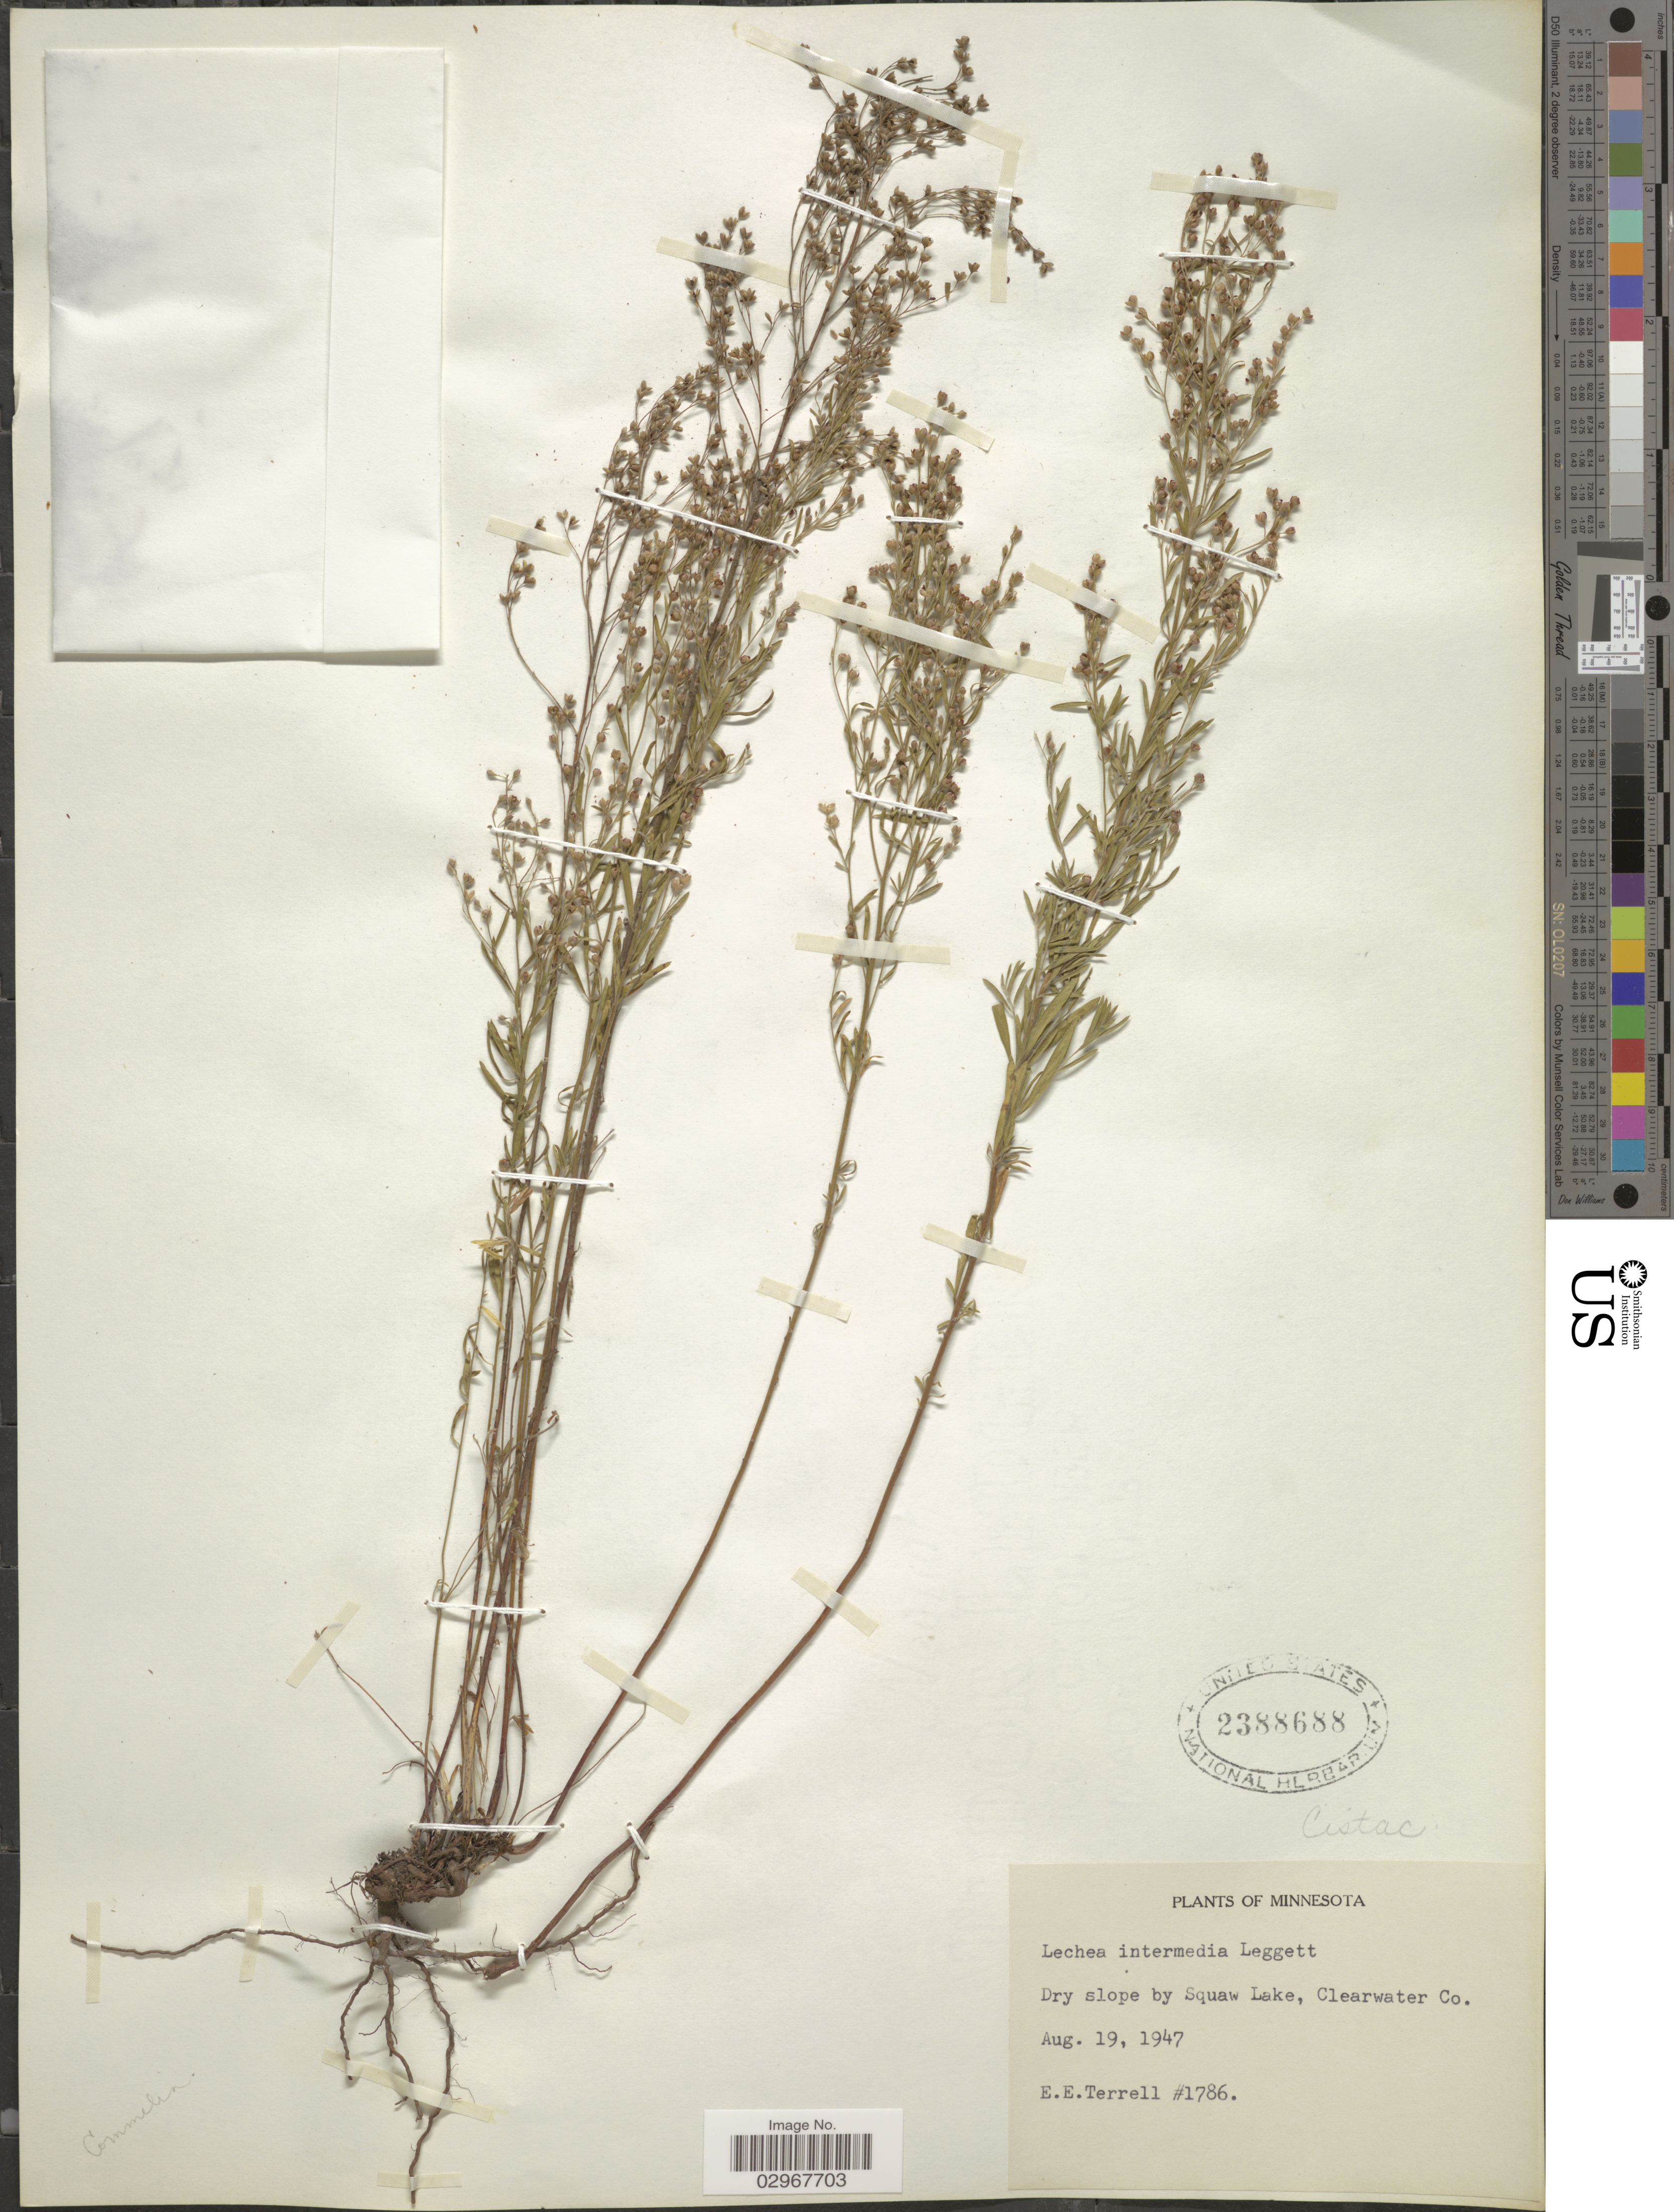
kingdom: Plantae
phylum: Tracheophyta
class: Magnoliopsida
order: Malvales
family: Cistaceae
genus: Lechea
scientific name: Lechea intermedia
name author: Legg. ex Britton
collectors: E. E. Terrell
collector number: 1786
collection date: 1947-08-19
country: United States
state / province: Minnesota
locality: Dry slope by Squaw Lake, Clearwater Co.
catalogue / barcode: US 2388688